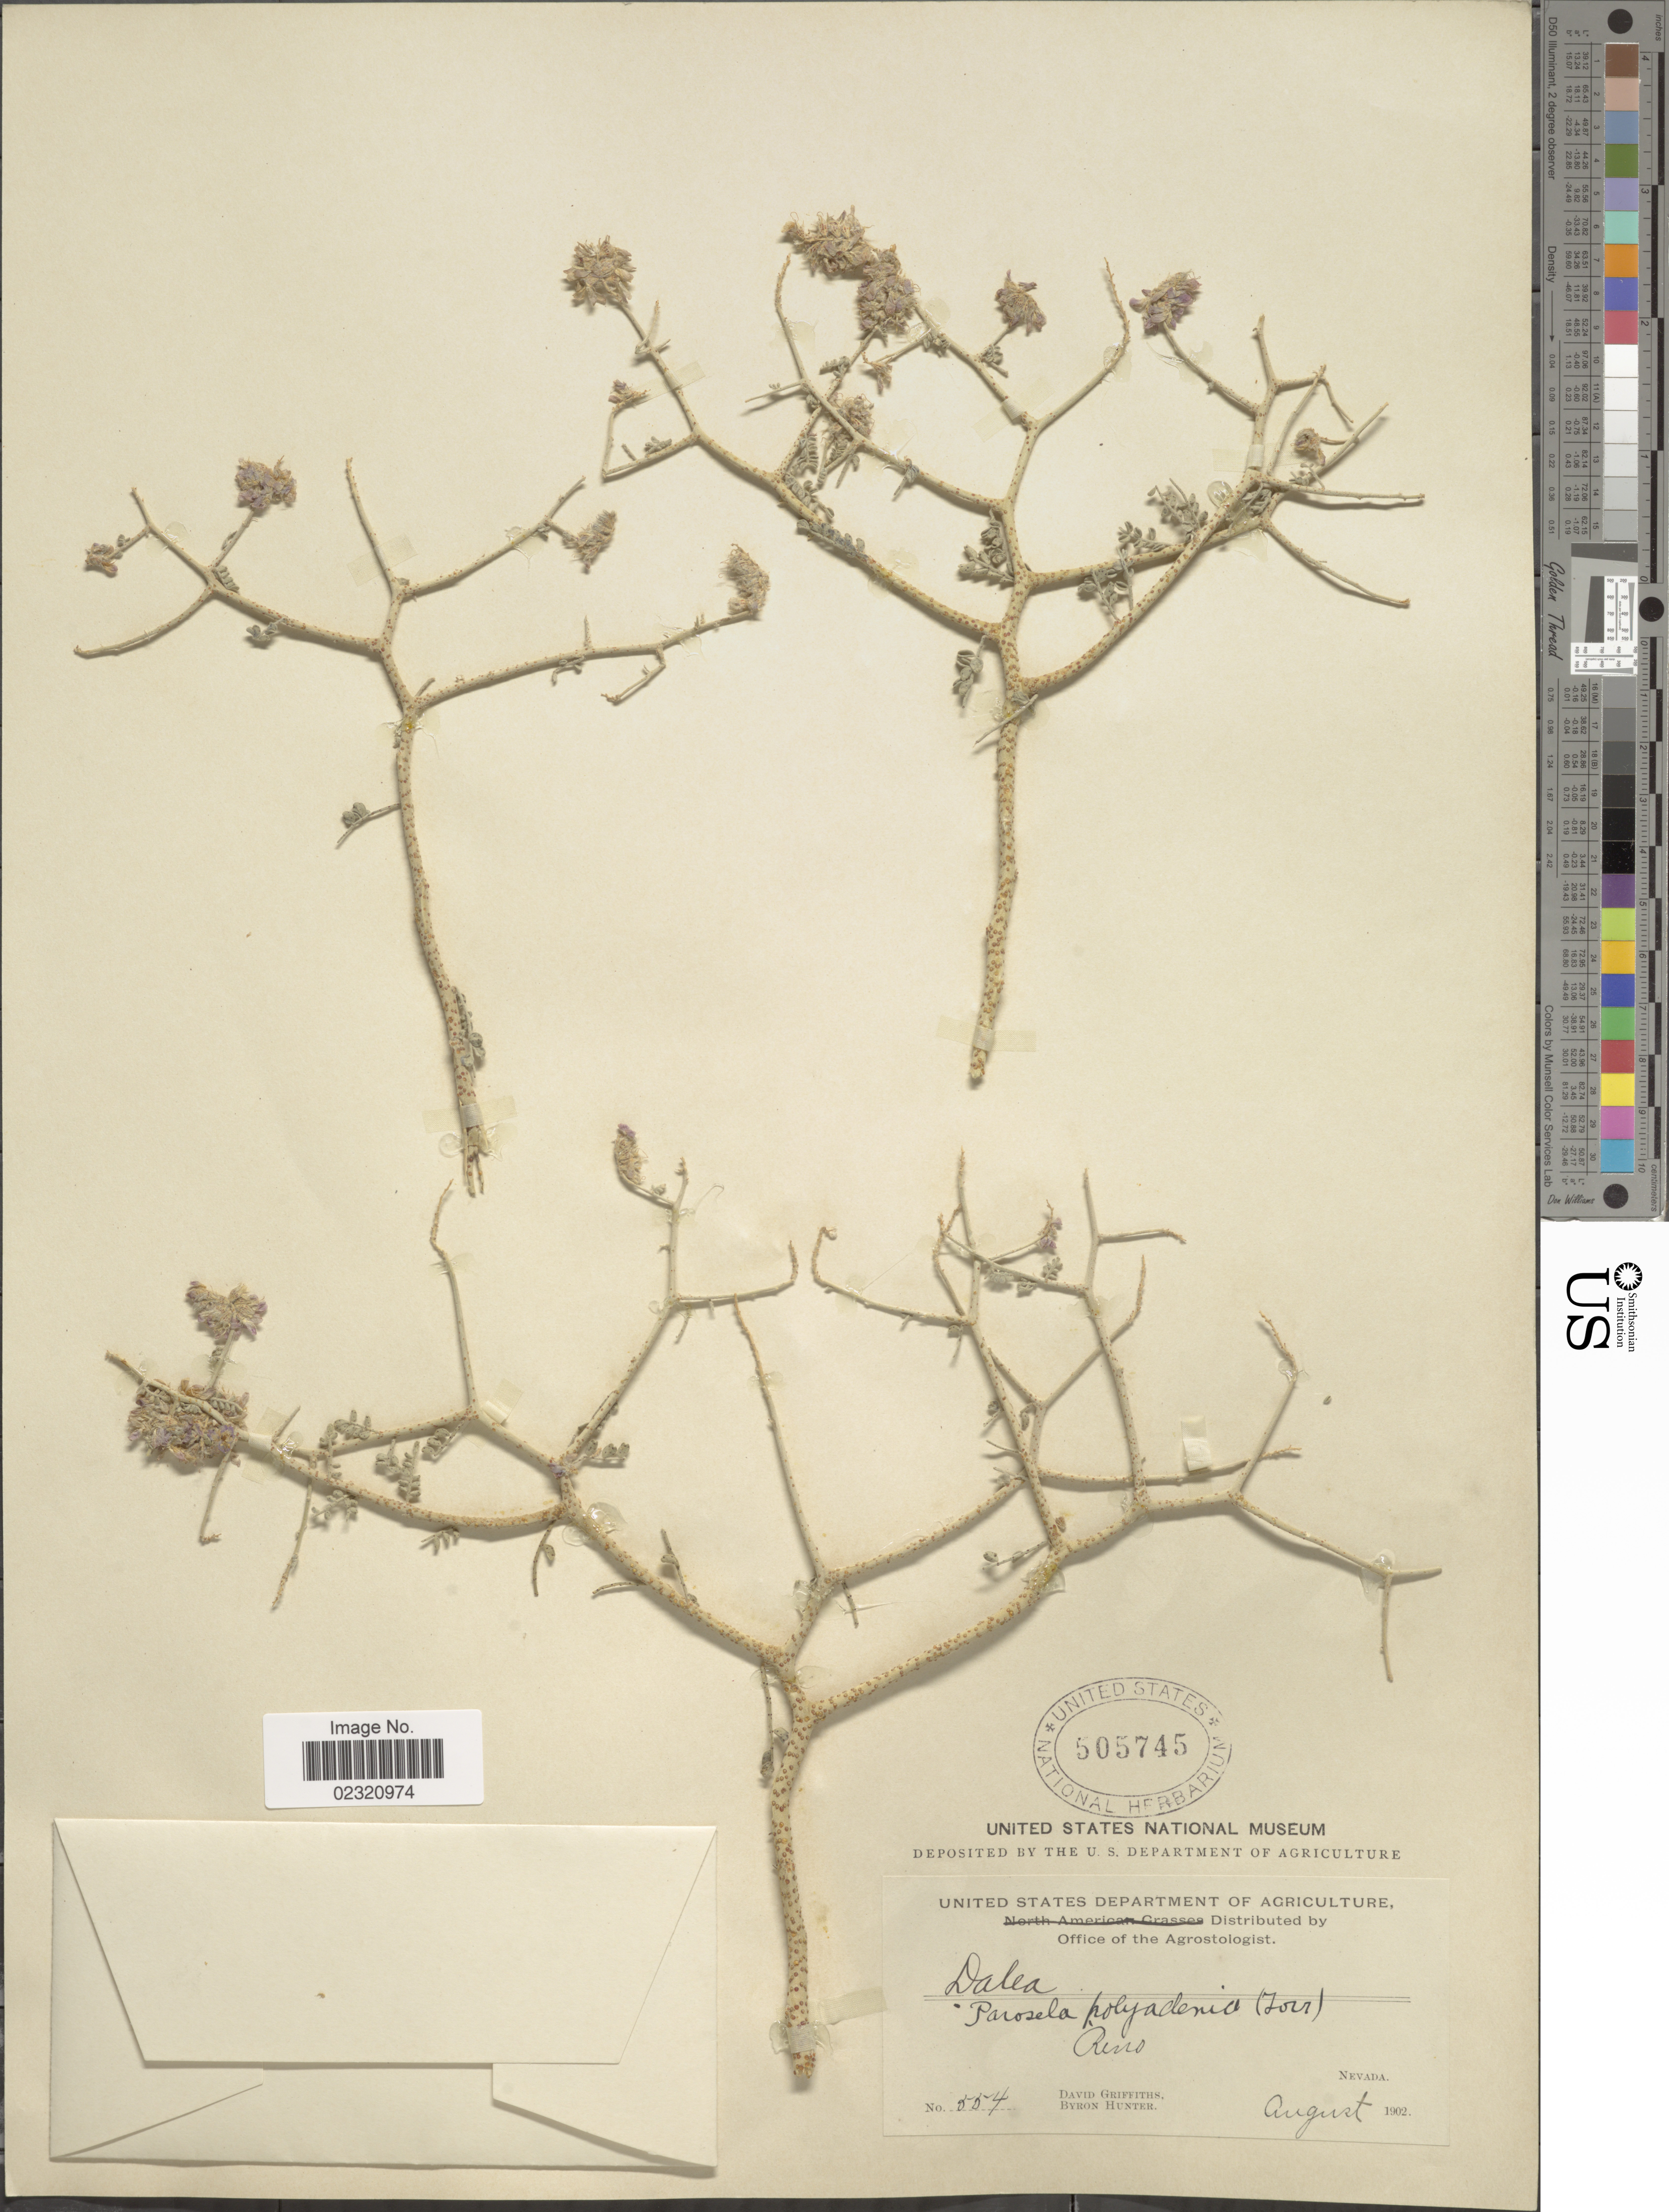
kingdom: Plantae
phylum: Tracheophyta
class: Magnoliopsida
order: Fabales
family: Fabaceae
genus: Psorothamnus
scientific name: Psorothamnus polydenius var. polydenius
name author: (Torr.) Rydb.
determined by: Strong, M. T., (US), Smithsonian Institution - National Museum of Natural History (UNITED STATES)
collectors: D. Griffiths & B. Hunter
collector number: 554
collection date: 1902-08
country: United States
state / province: Nevada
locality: Reno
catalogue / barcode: US 505745